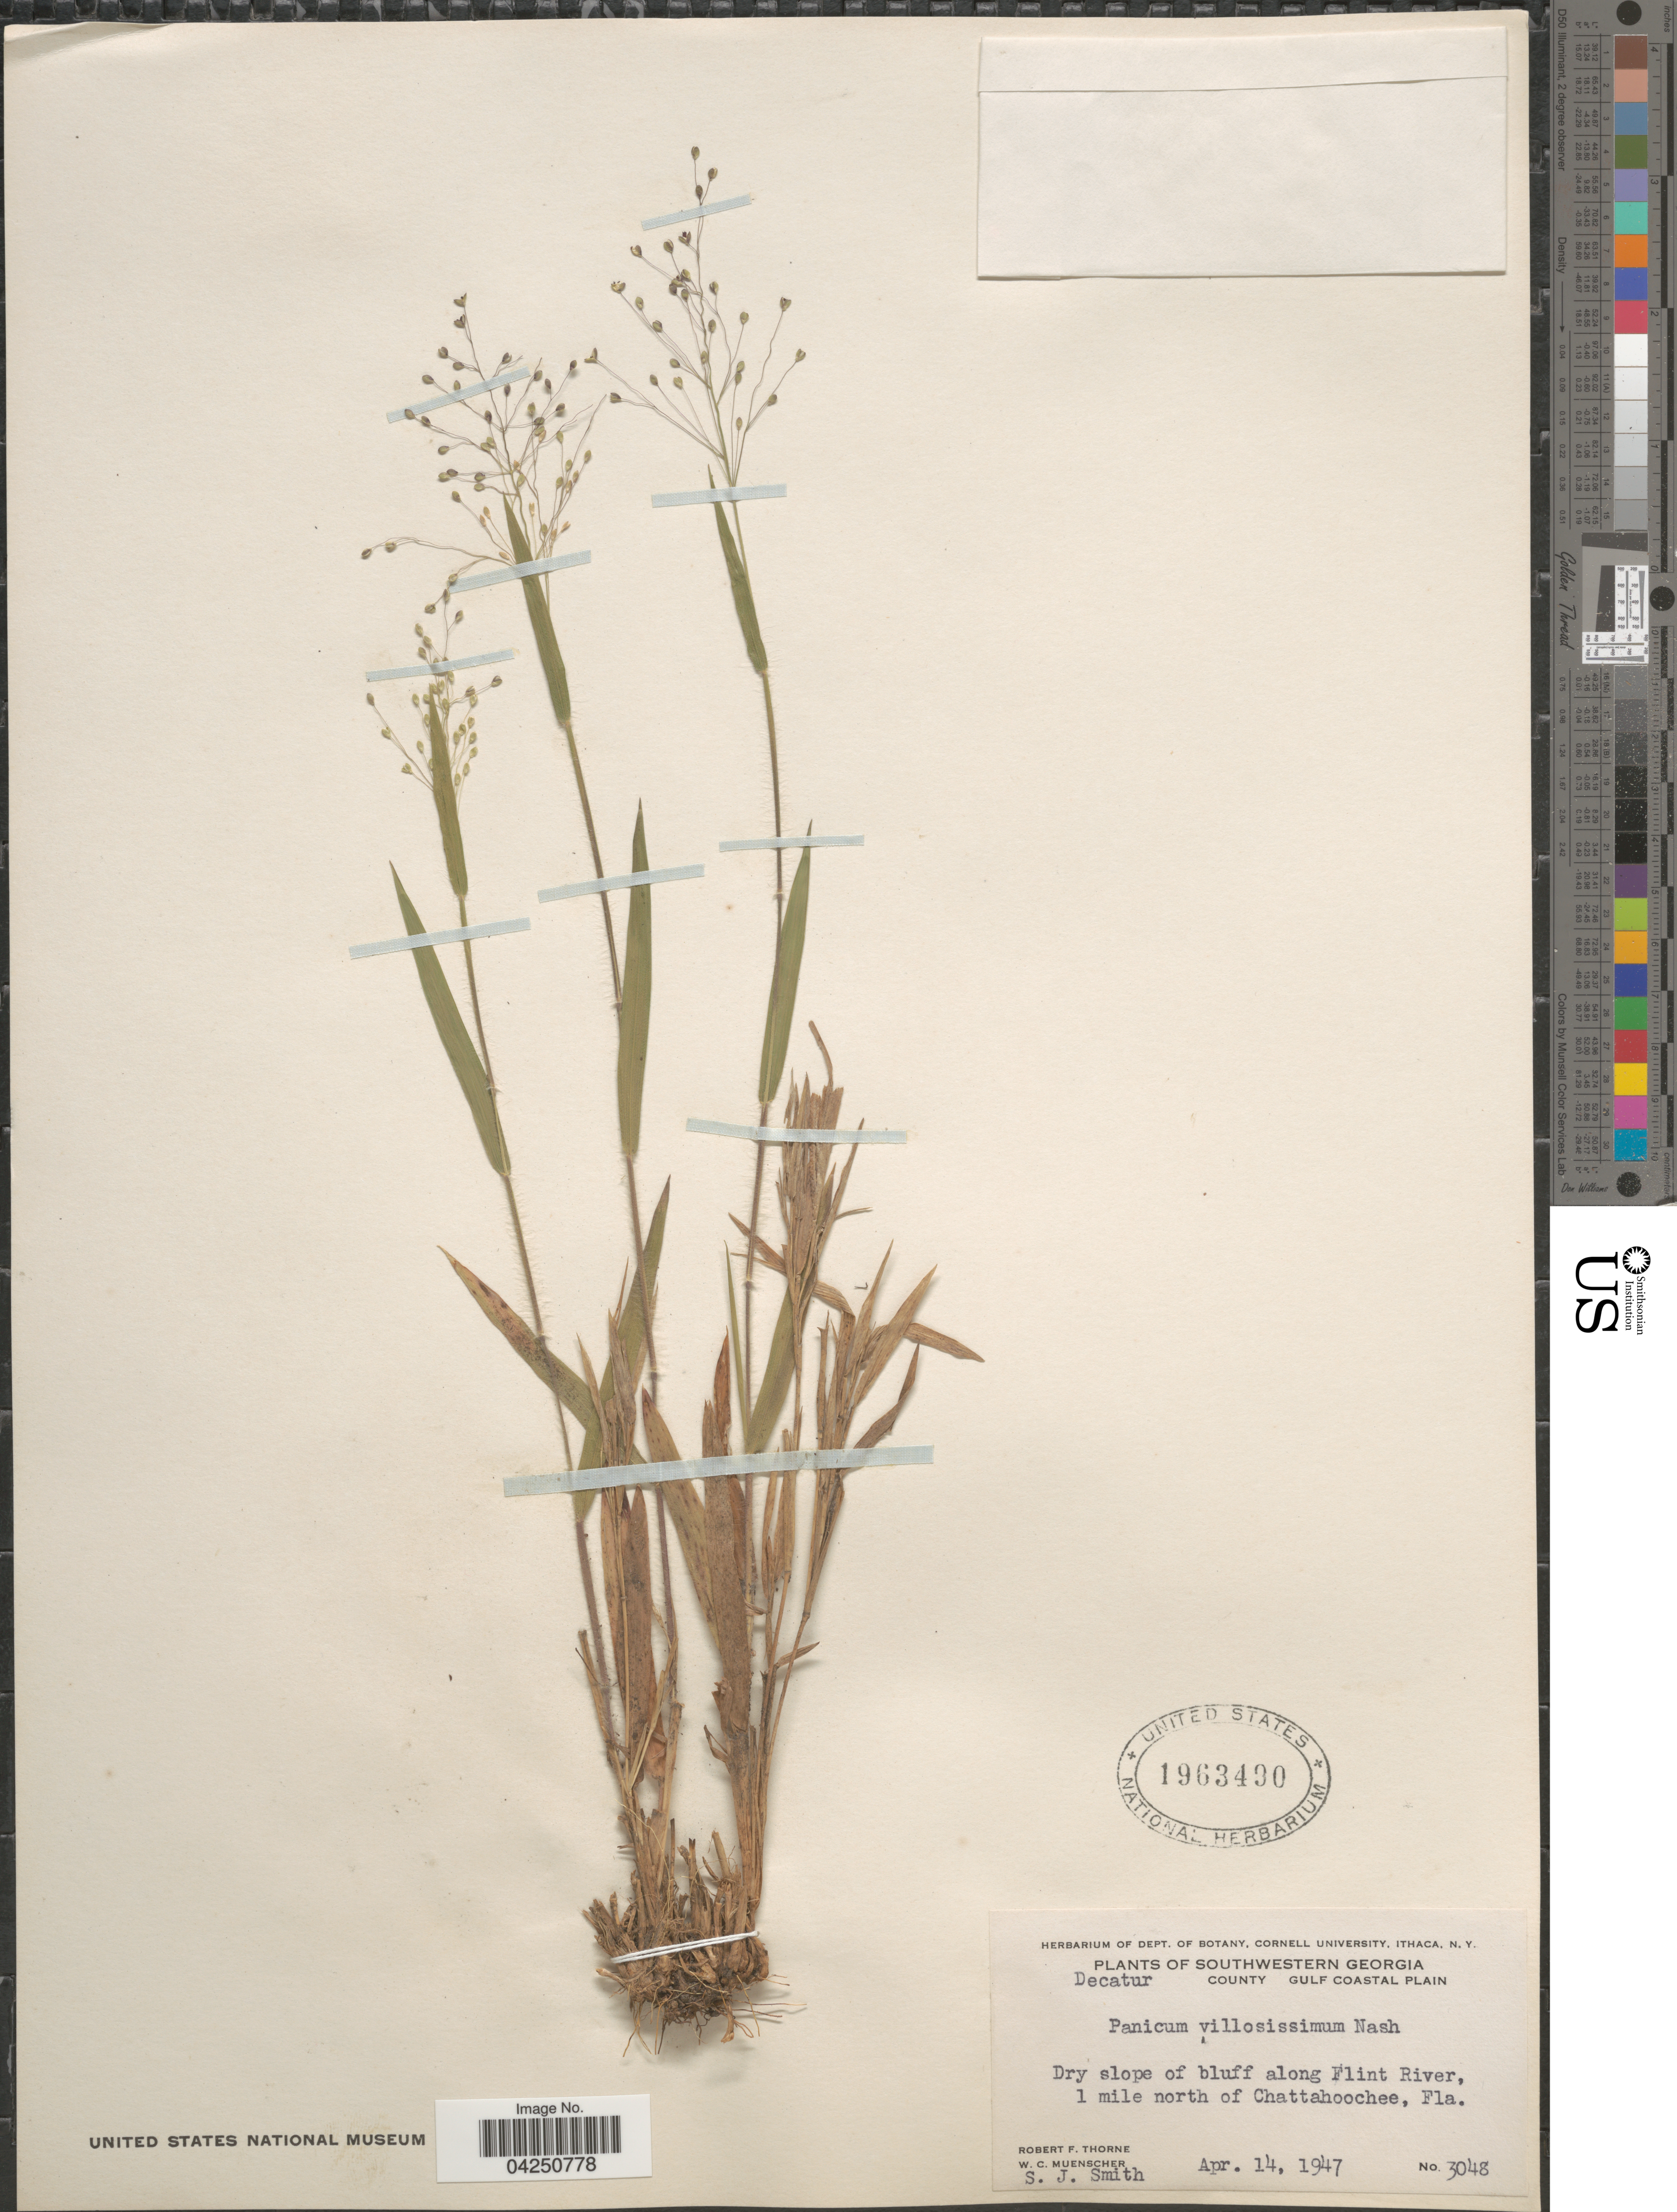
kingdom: Plantae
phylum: Tracheophyta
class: Liliopsida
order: Poales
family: Poaceae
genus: Dichanthelium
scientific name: Dichanthelium acuminatum var. acuminatum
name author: (Sw.) Gould & C.A. Clark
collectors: R. F. Thorne, W. Muenscher & S. Smith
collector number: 3048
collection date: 1947-04-14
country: United States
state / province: Georgia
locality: Southwestern Georgia. Decatur County. Gulf Coastal Plain. Dry slope of bluff along Flint River, 1 mile north of Chattahoochee, Fla.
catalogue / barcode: US 1963490